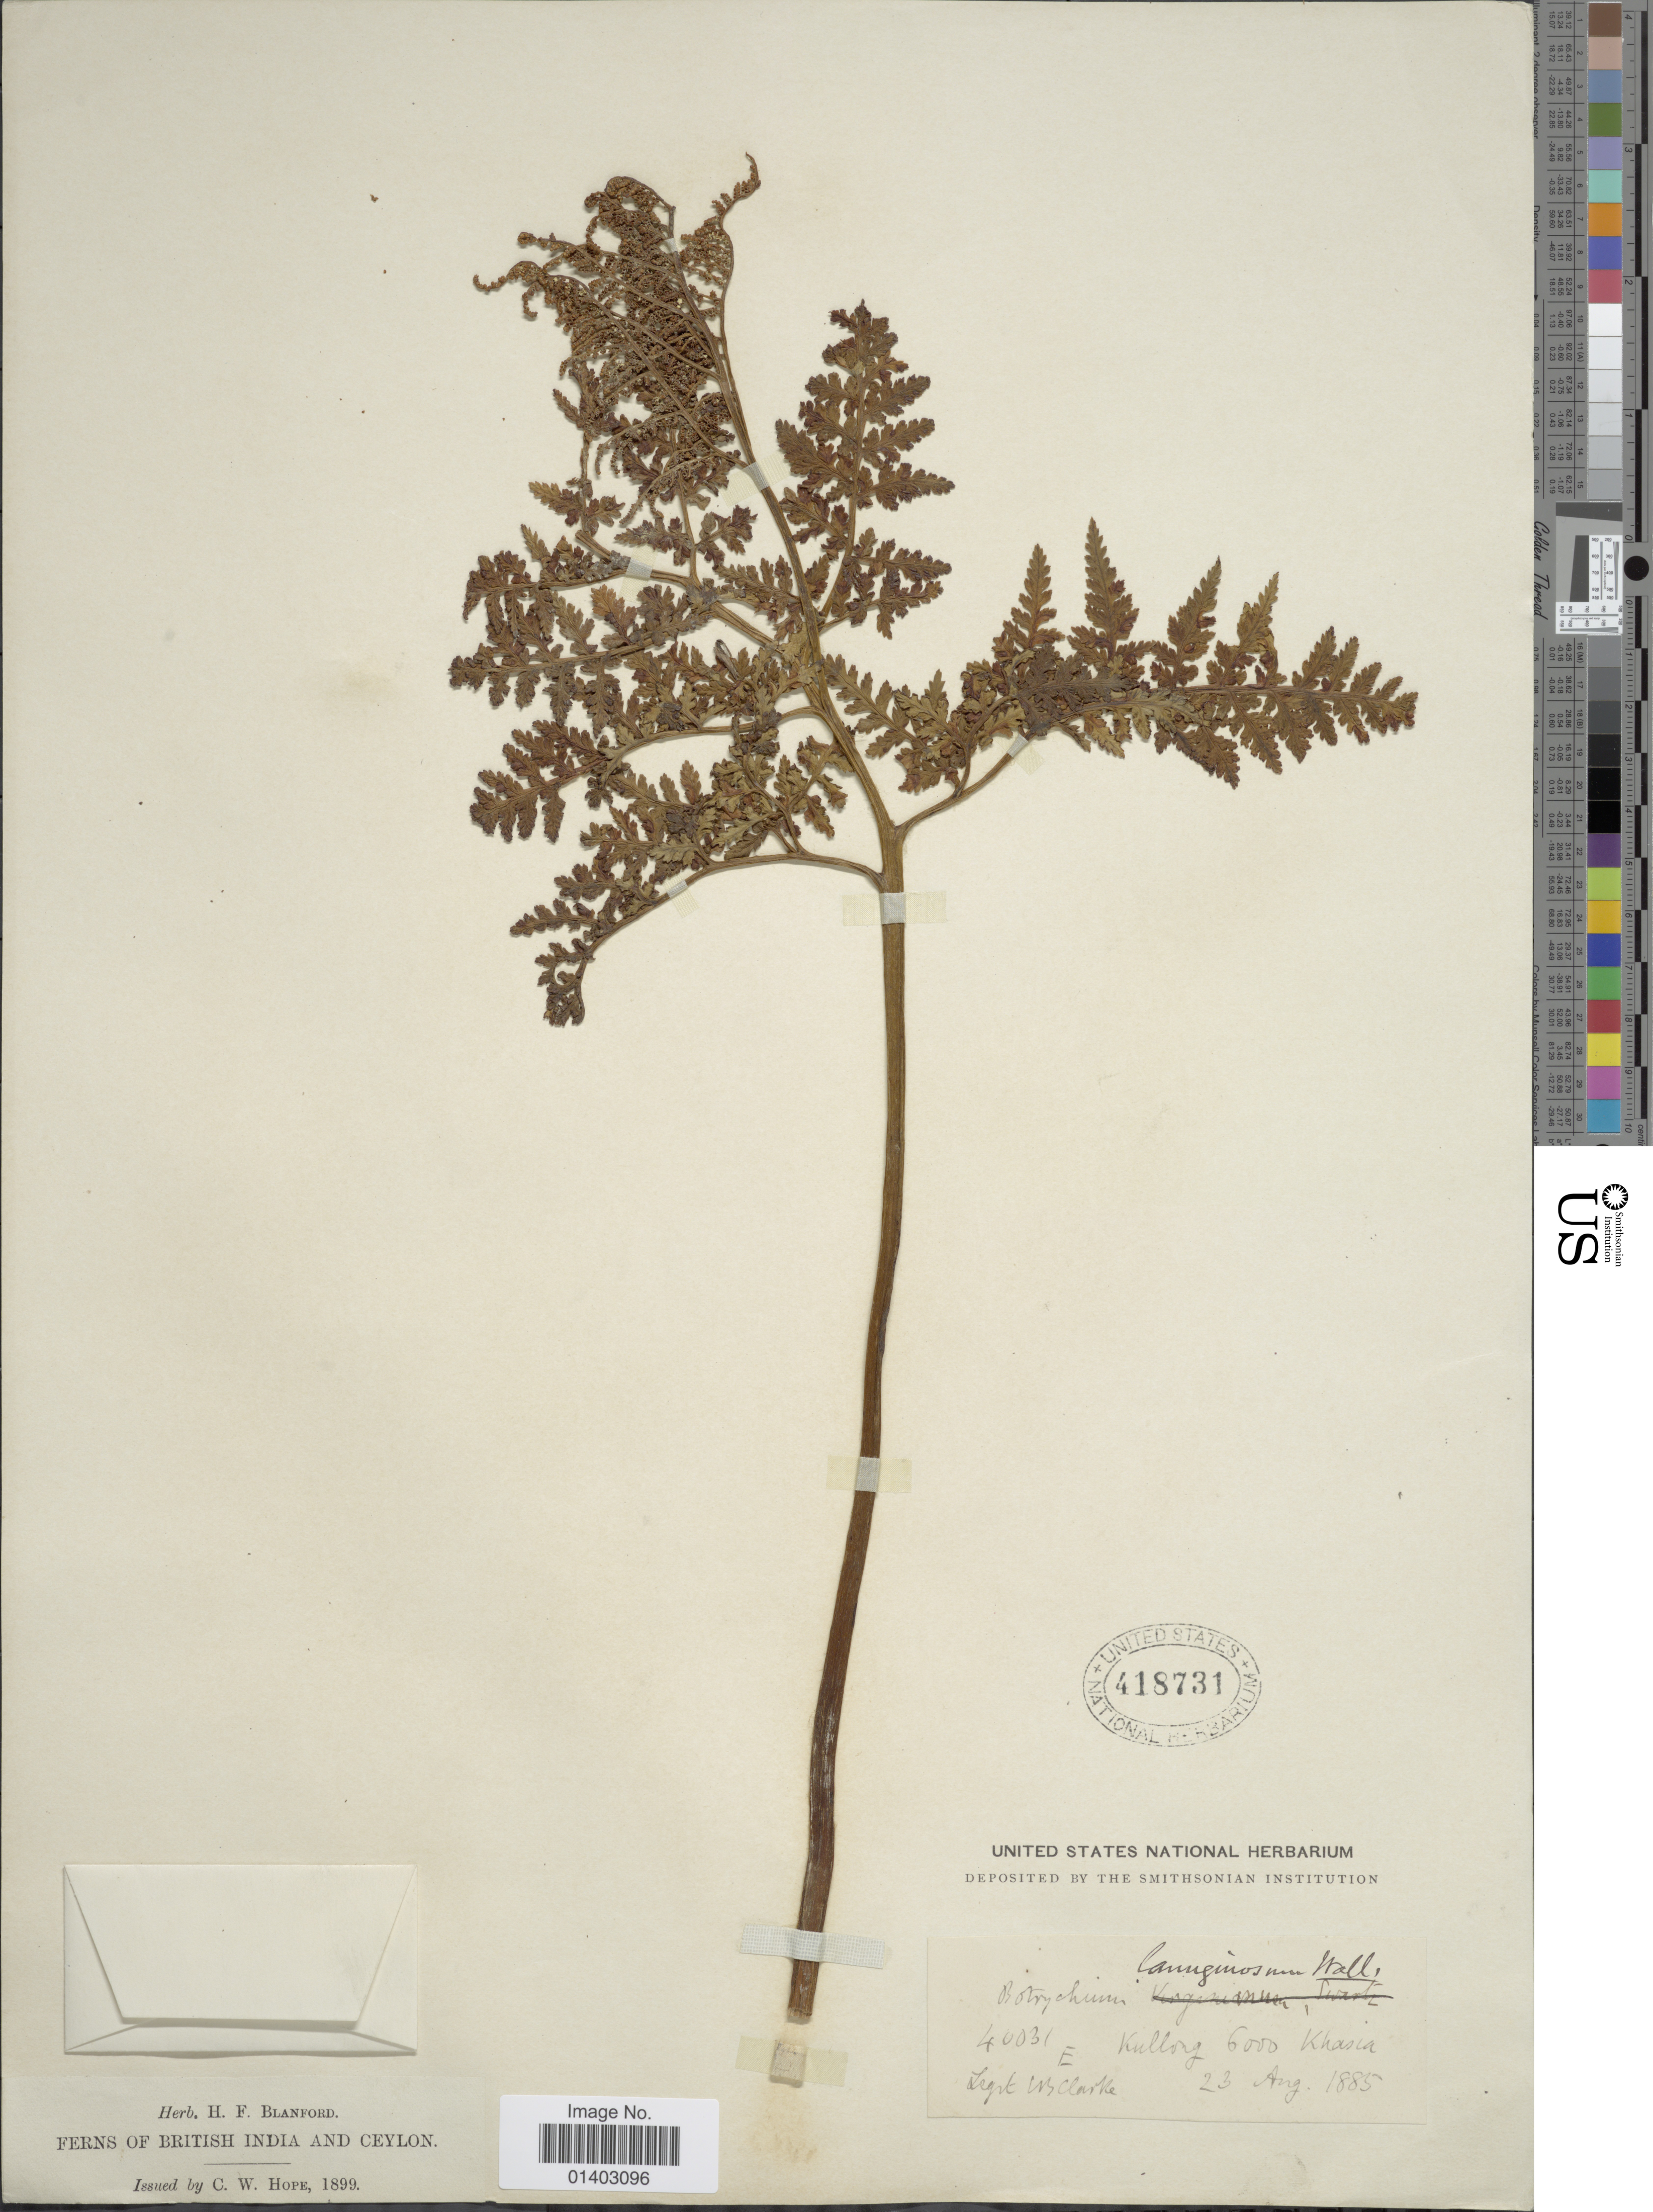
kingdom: Plantae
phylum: Tracheophyta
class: Polypodiopsida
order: Ophioglossales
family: Ophioglossaceae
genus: Botrychium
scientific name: Botrychium lanuginosum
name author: Wall. ex Hook. & Grev.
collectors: C. B. Clarke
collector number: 40031E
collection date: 1885-08-23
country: India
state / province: Meghalaya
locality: Kullong, Khasia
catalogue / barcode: US 418731